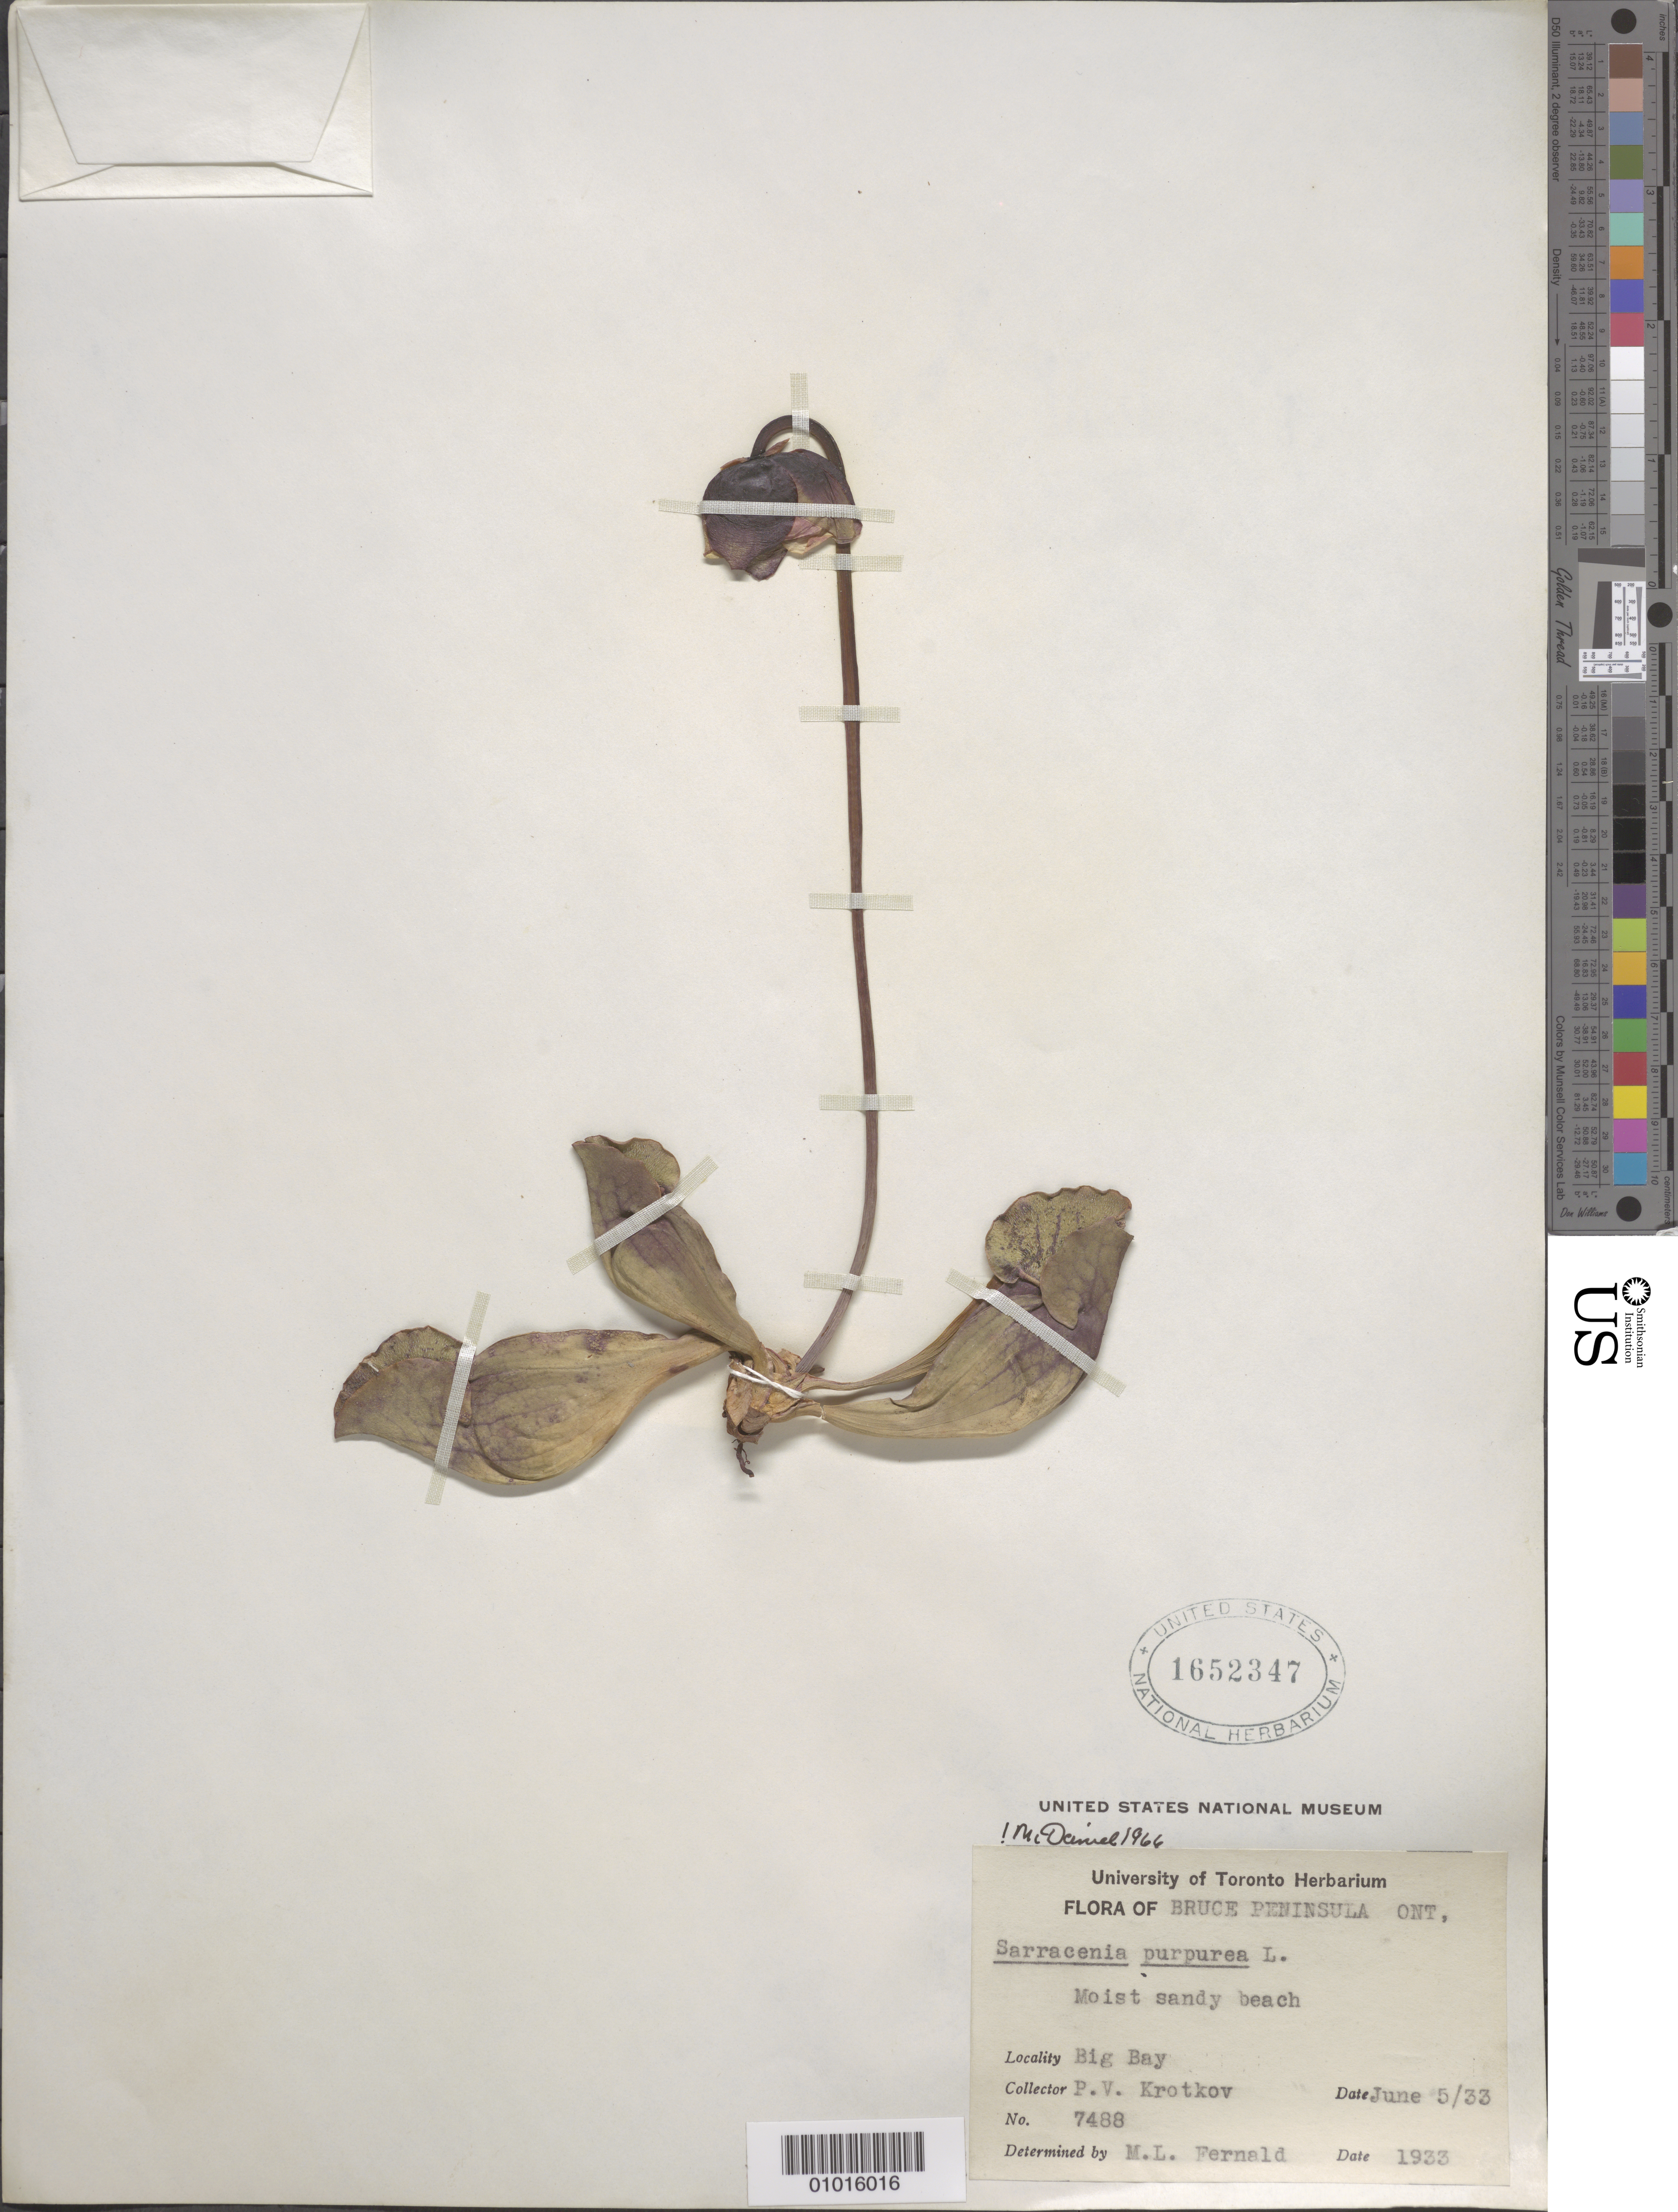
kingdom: Plantae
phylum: Tracheophyta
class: Magnoliopsida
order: Ericales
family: Sarraceniaceae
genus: Sarracenia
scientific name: Sarracenia purpurea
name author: L.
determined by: Fernald, M. L.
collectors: P. V. Krotkov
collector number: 7488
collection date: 1933-06-05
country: Canada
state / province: Ontario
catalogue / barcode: US 1652347